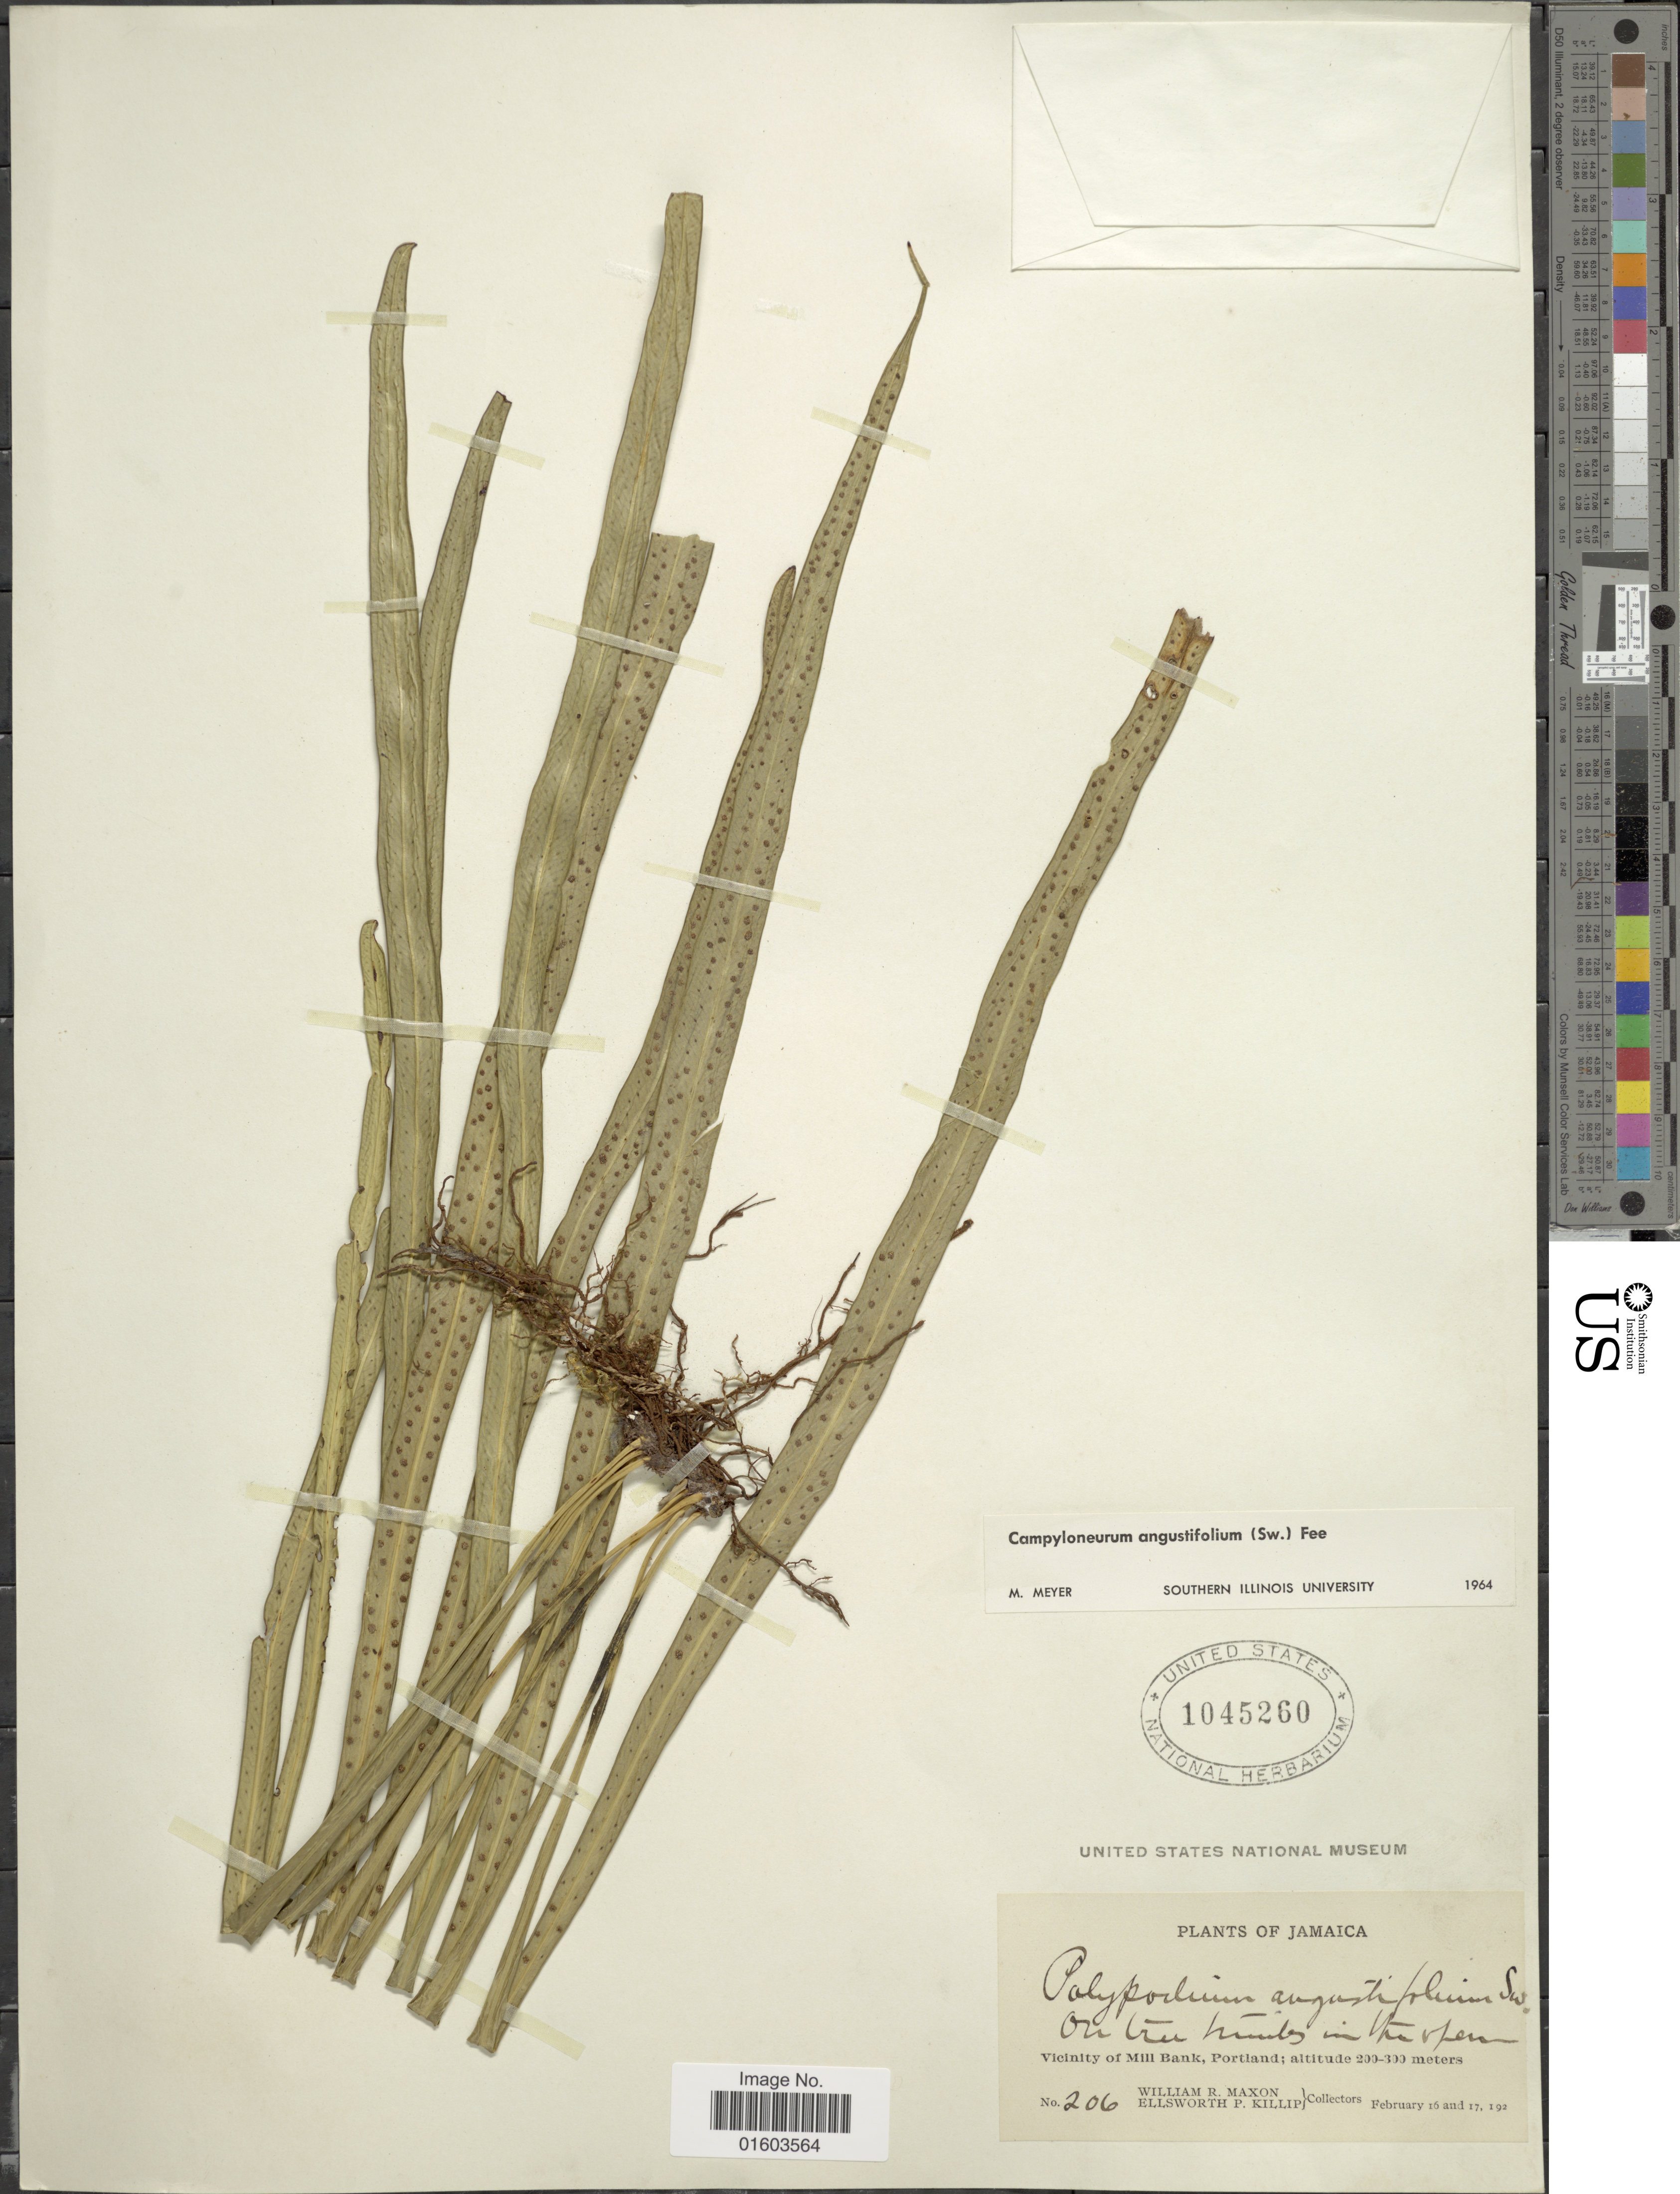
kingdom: Plantae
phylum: Tracheophyta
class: Polypodiopsida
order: Polypodiales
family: Polypodiaceae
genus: Campyloneurum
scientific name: Campyloneurum angustifolium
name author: (Sw.) Fée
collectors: W. R. Maxon & E. P. Killip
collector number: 206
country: Jamaica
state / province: Portland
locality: Vicinity of Mill Bank, Portland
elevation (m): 200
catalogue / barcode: US 1045260